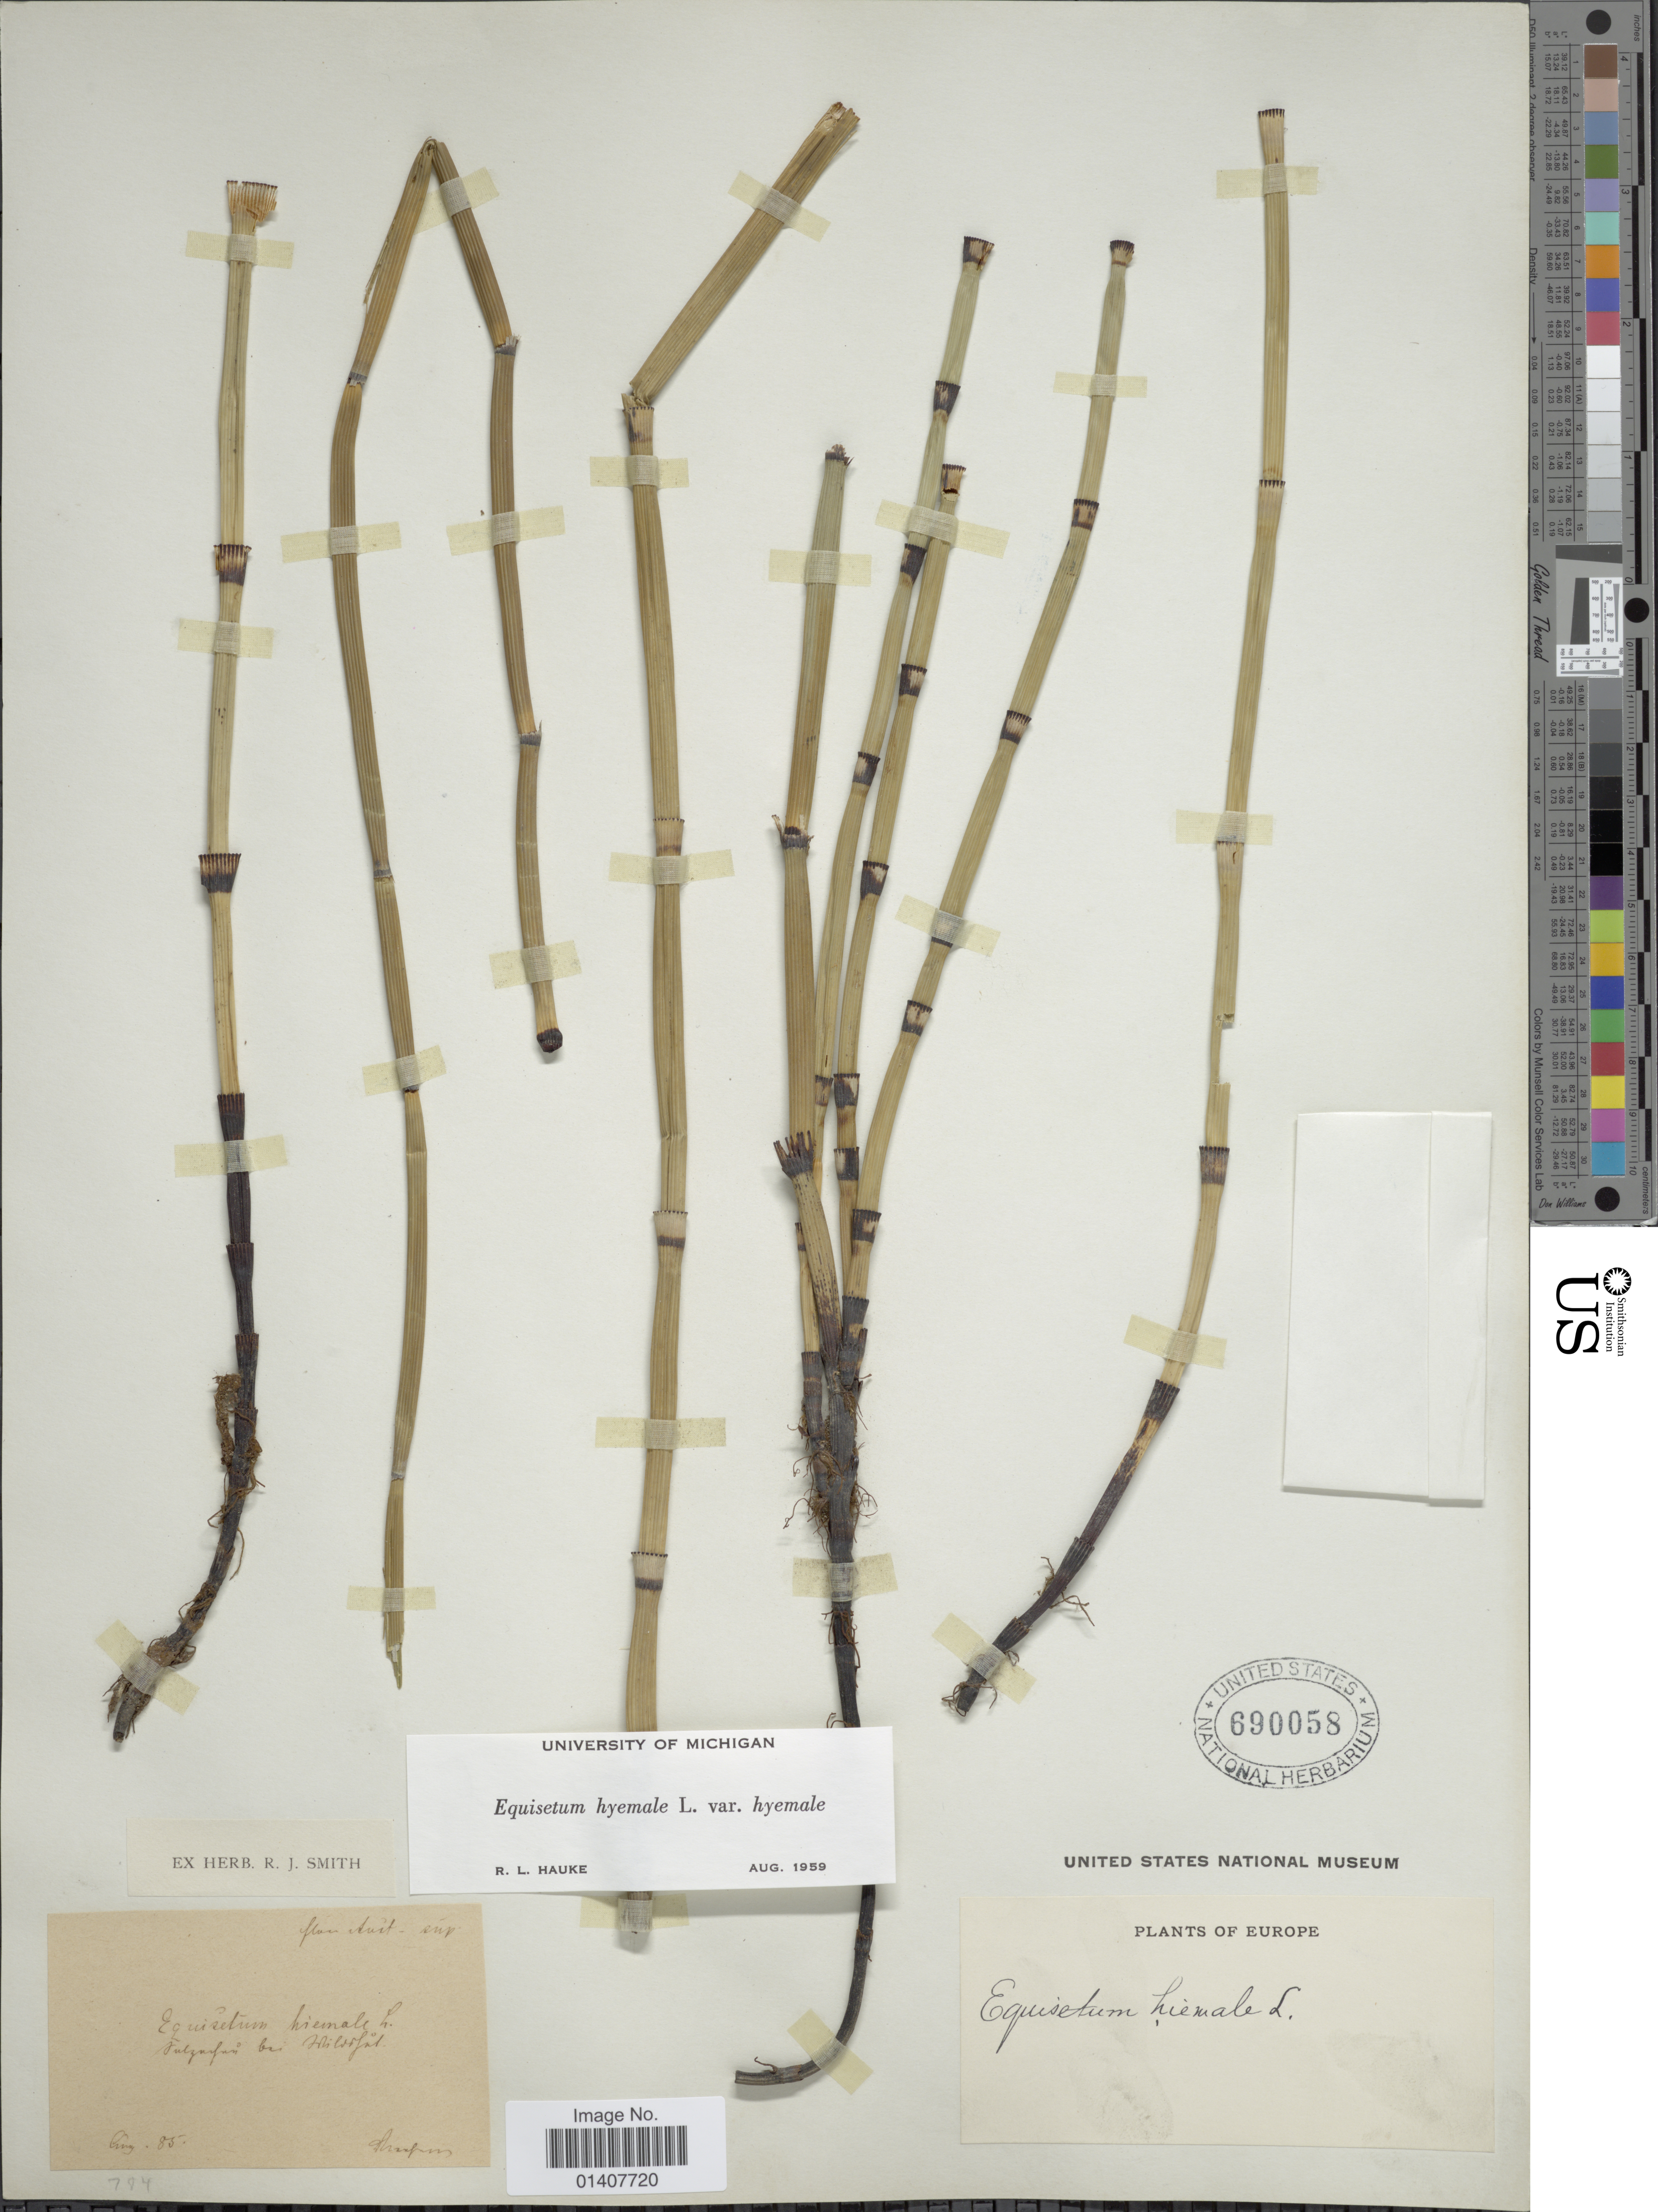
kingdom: Plantae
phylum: Tracheophyta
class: Polypodiopsida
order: Equisetales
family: Equisetaceae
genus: Equisetum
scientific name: Equisetum hyemale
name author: L.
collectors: F. Vierhapper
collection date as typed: Transcribed d/m/y: /8/85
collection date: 1885-08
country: Austria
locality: Flora Aust. sup. Salzachau bei Wildshut,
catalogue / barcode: US 690058